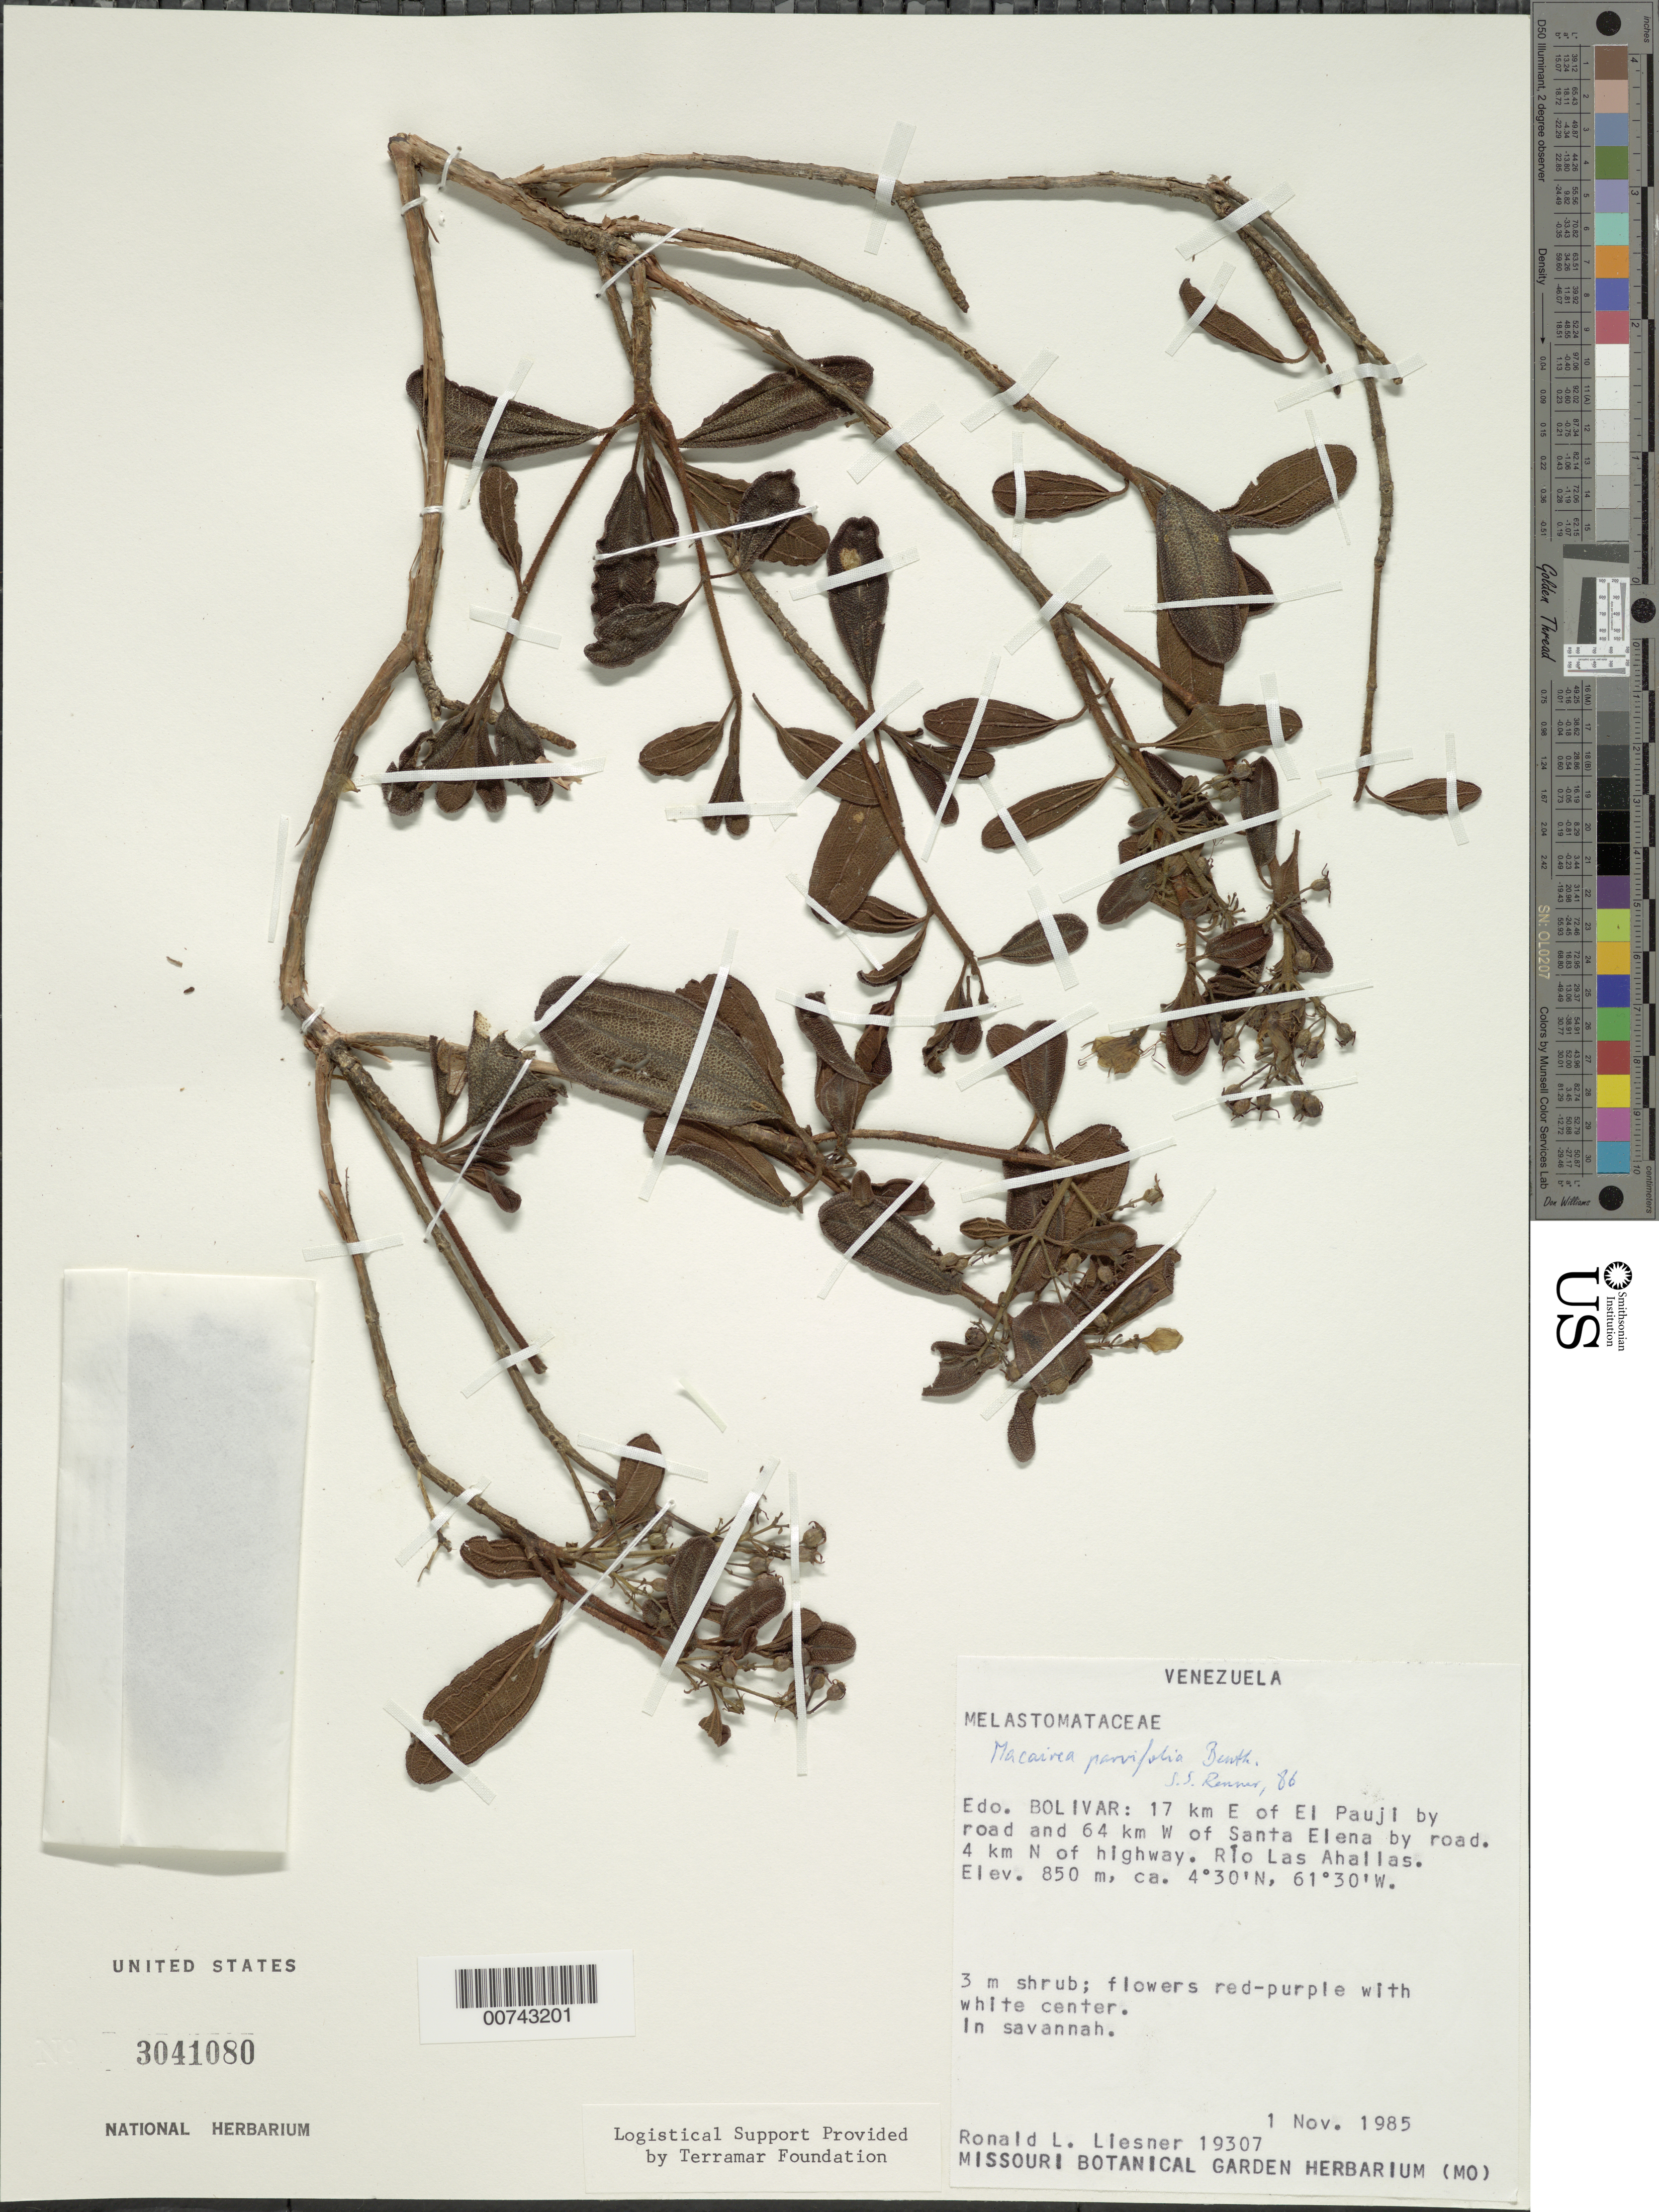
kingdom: Plantae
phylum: Tracheophyta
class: Magnoliopsida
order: Myrtales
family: Melastomataceae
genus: Macairea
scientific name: Macairea parvifolia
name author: Benth.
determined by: Renner, S. S.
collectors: R. L. Liesner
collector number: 19307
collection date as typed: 1-Nov-85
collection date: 1985-11-01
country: Venezuela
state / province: Bolívar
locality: El Pauji, 17 km E of and 64 km W of Santa Elena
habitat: Savanna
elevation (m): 850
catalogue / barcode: US 3041080